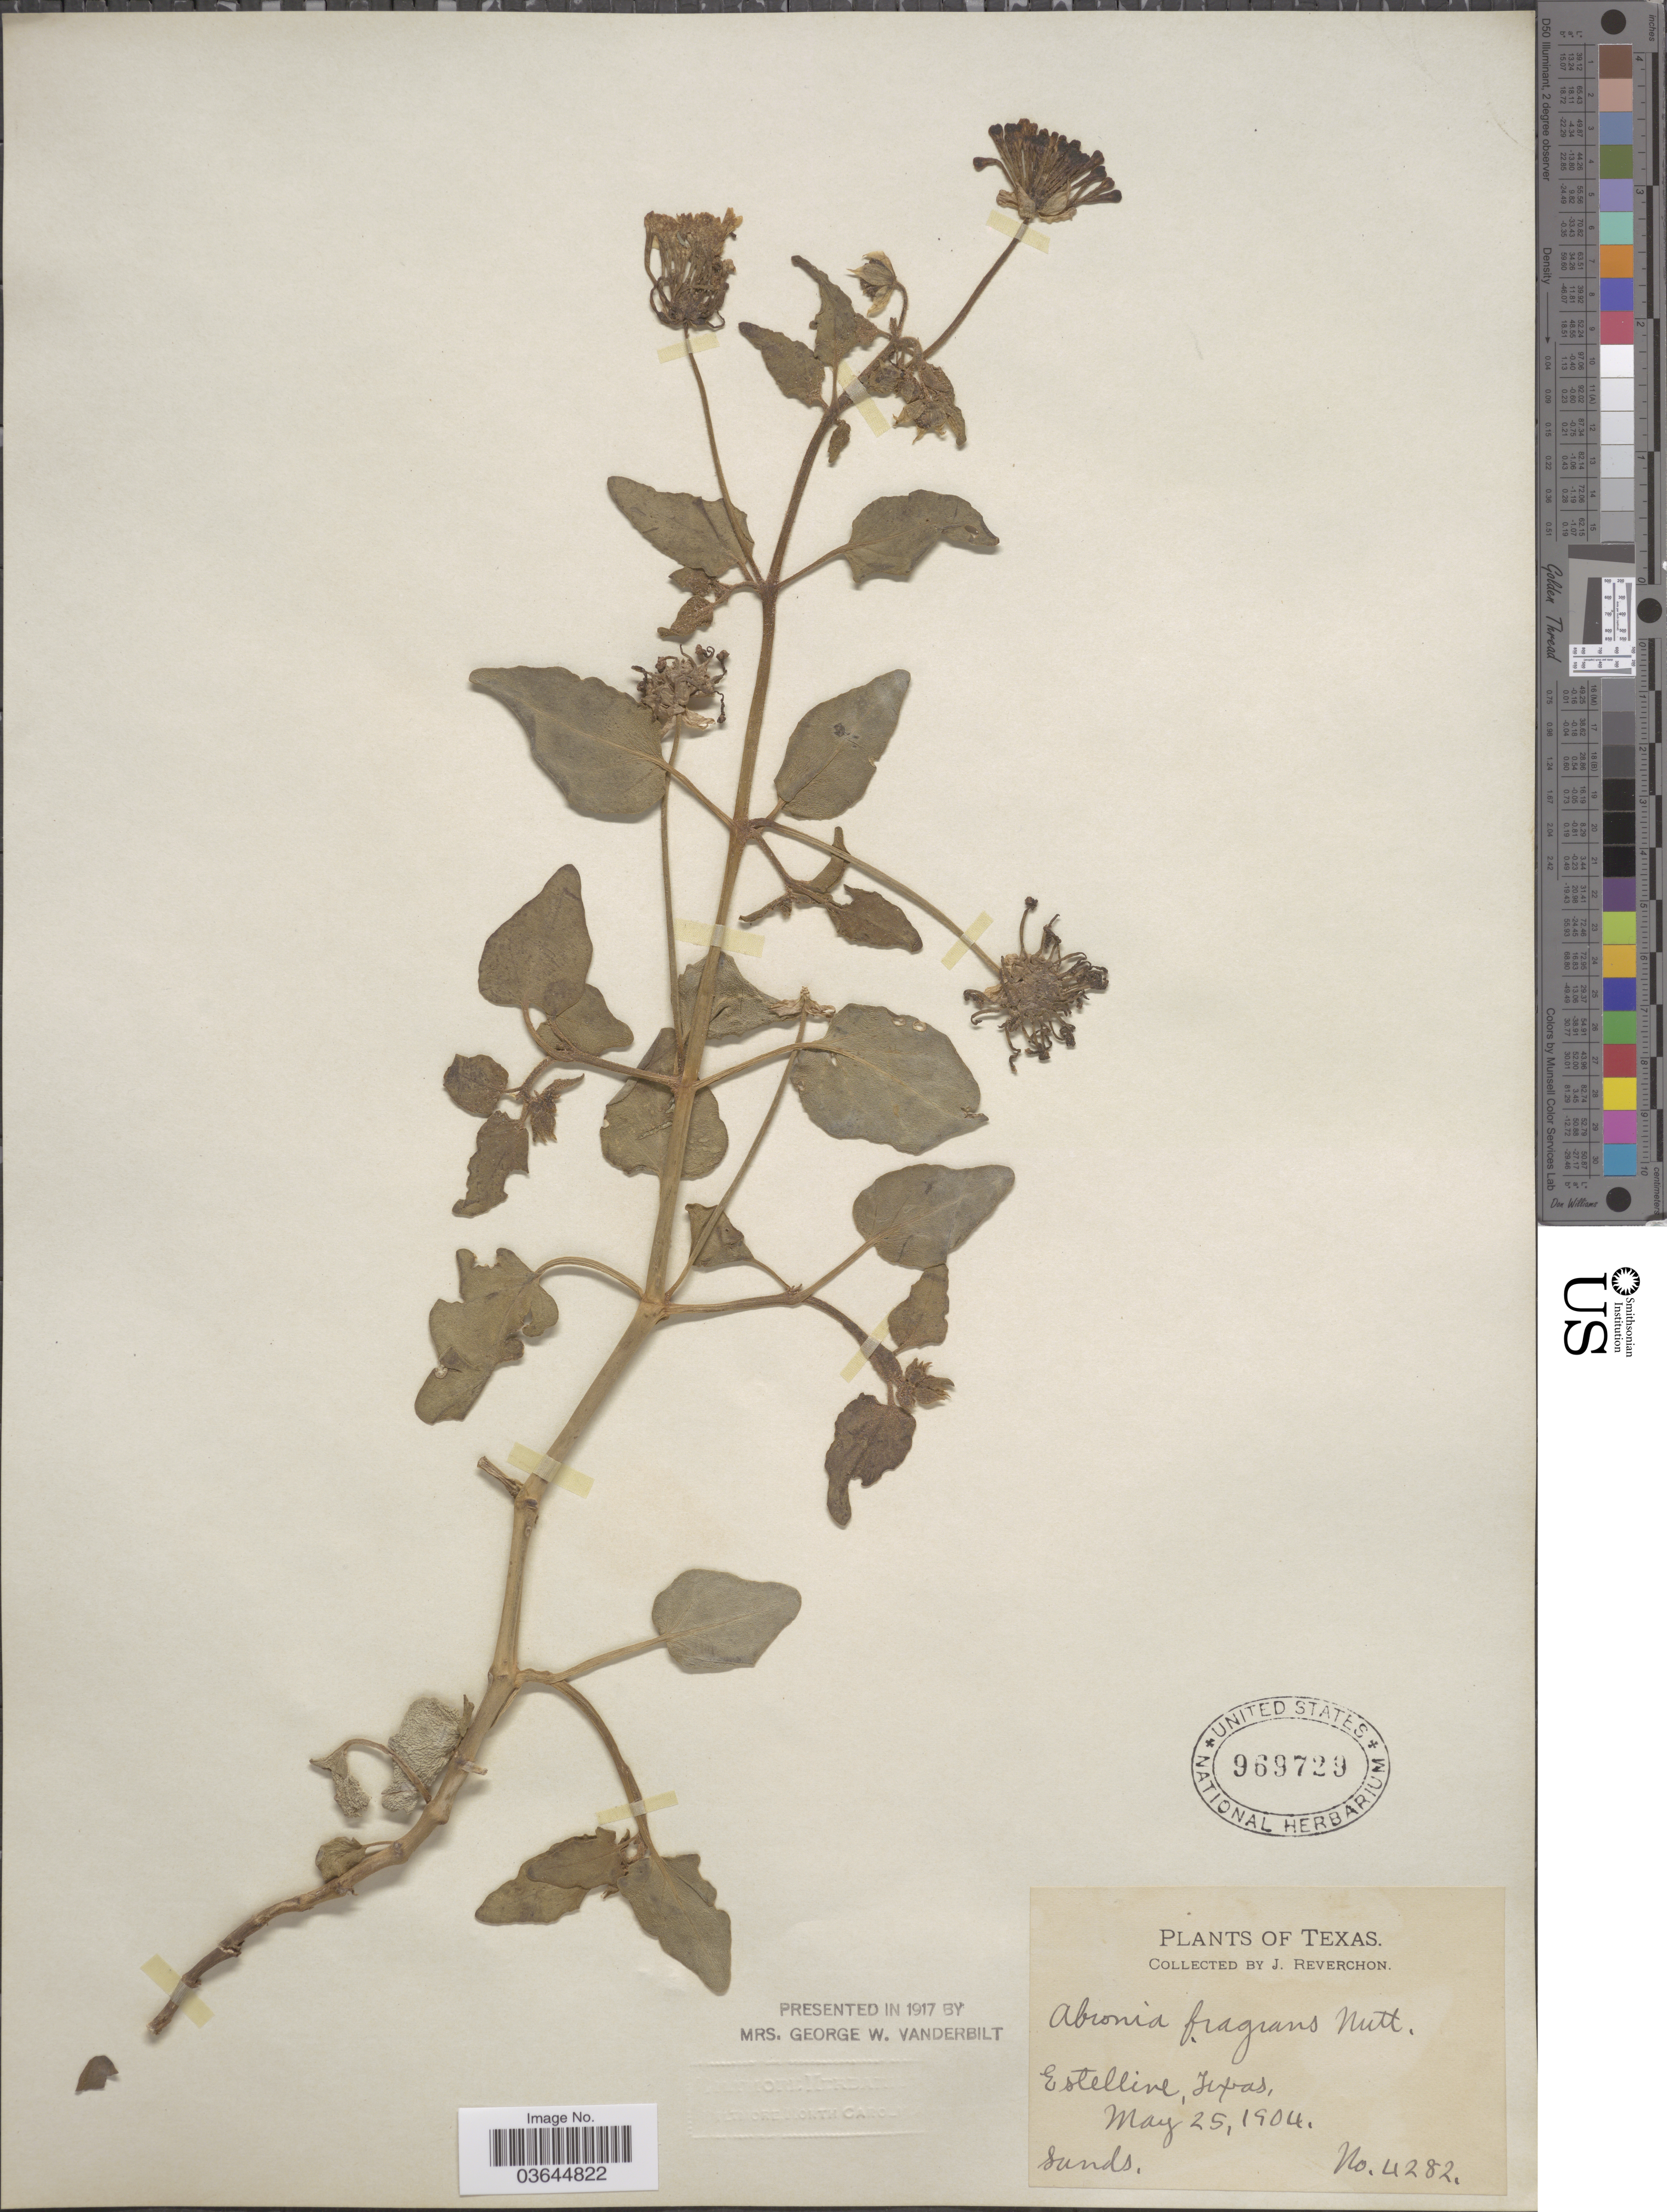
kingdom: Plantae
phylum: Tracheophyta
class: Magnoliopsida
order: Caryophyllales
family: Nyctaginaceae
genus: Abronia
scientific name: Abronia texana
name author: Standl.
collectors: J. Reverchon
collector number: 4282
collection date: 1904-05-25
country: United States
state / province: Texas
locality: Estellive.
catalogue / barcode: US 969729